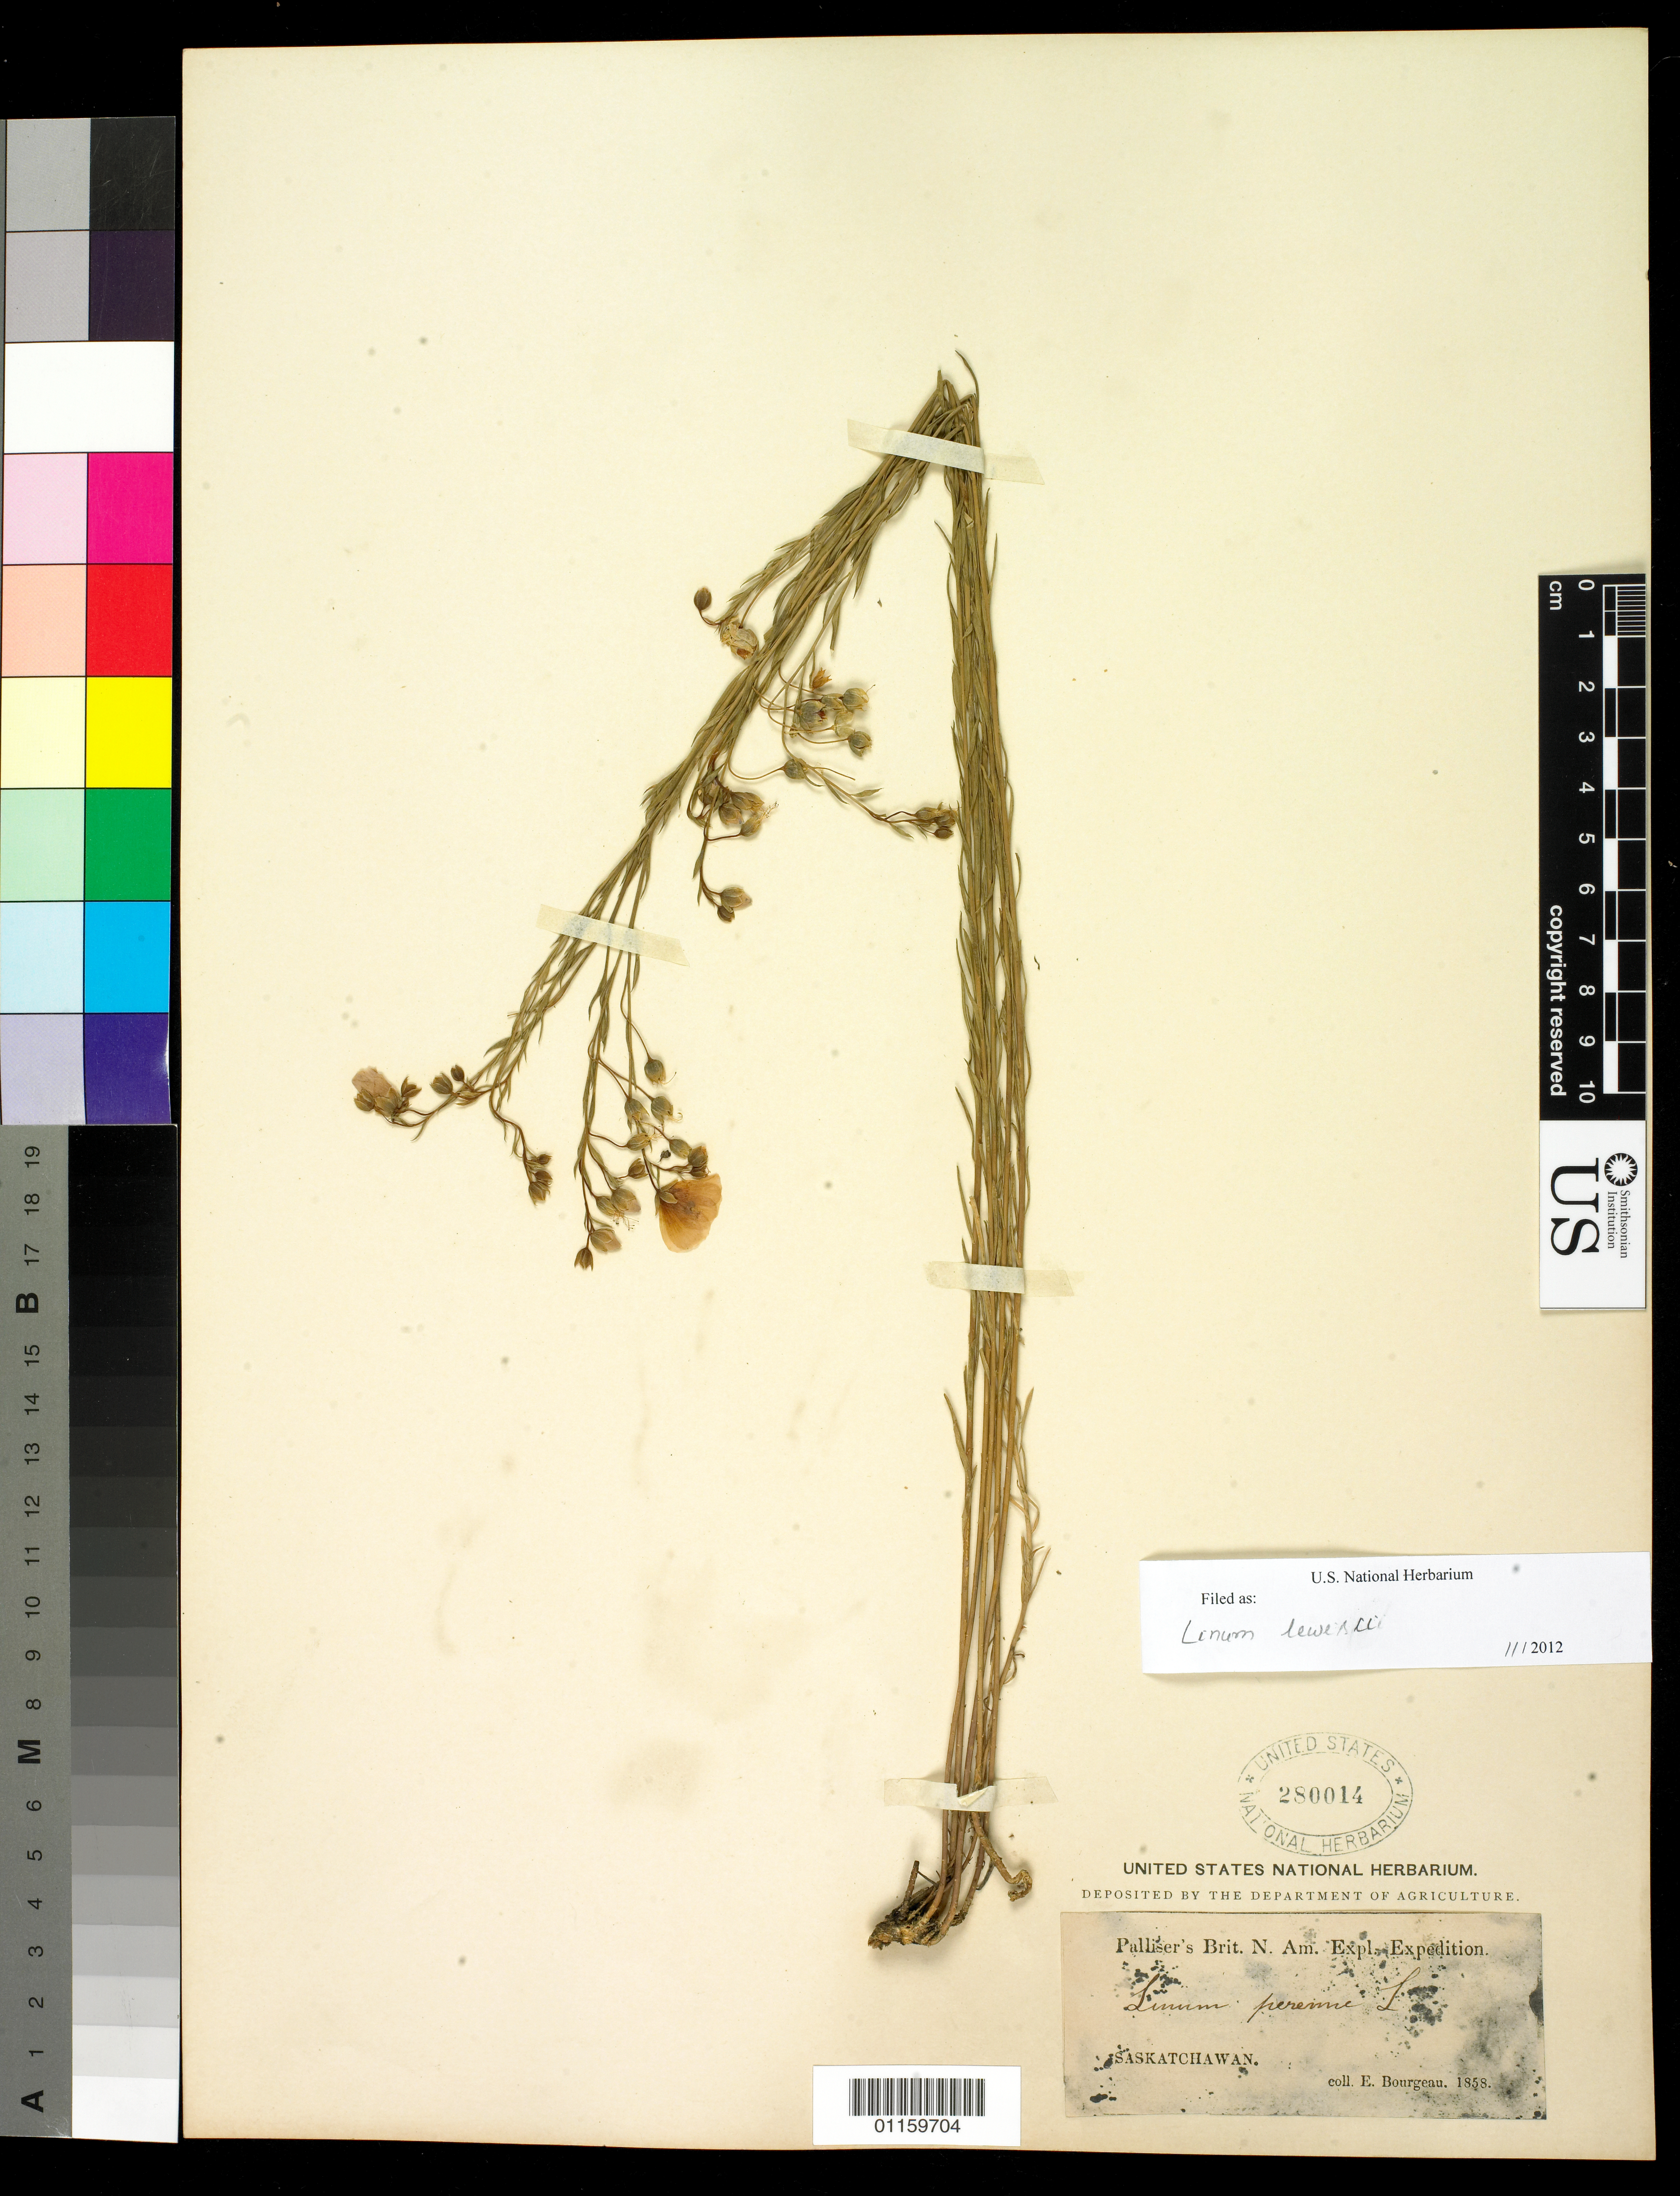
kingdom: Plantae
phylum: Tracheophyta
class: Magnoliopsida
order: Malpighiales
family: Linaceae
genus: Linum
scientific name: Linum lewisii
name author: Pursh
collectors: E. Bourgeau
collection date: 1858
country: Canada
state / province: Saskatchewan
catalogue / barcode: US 280014